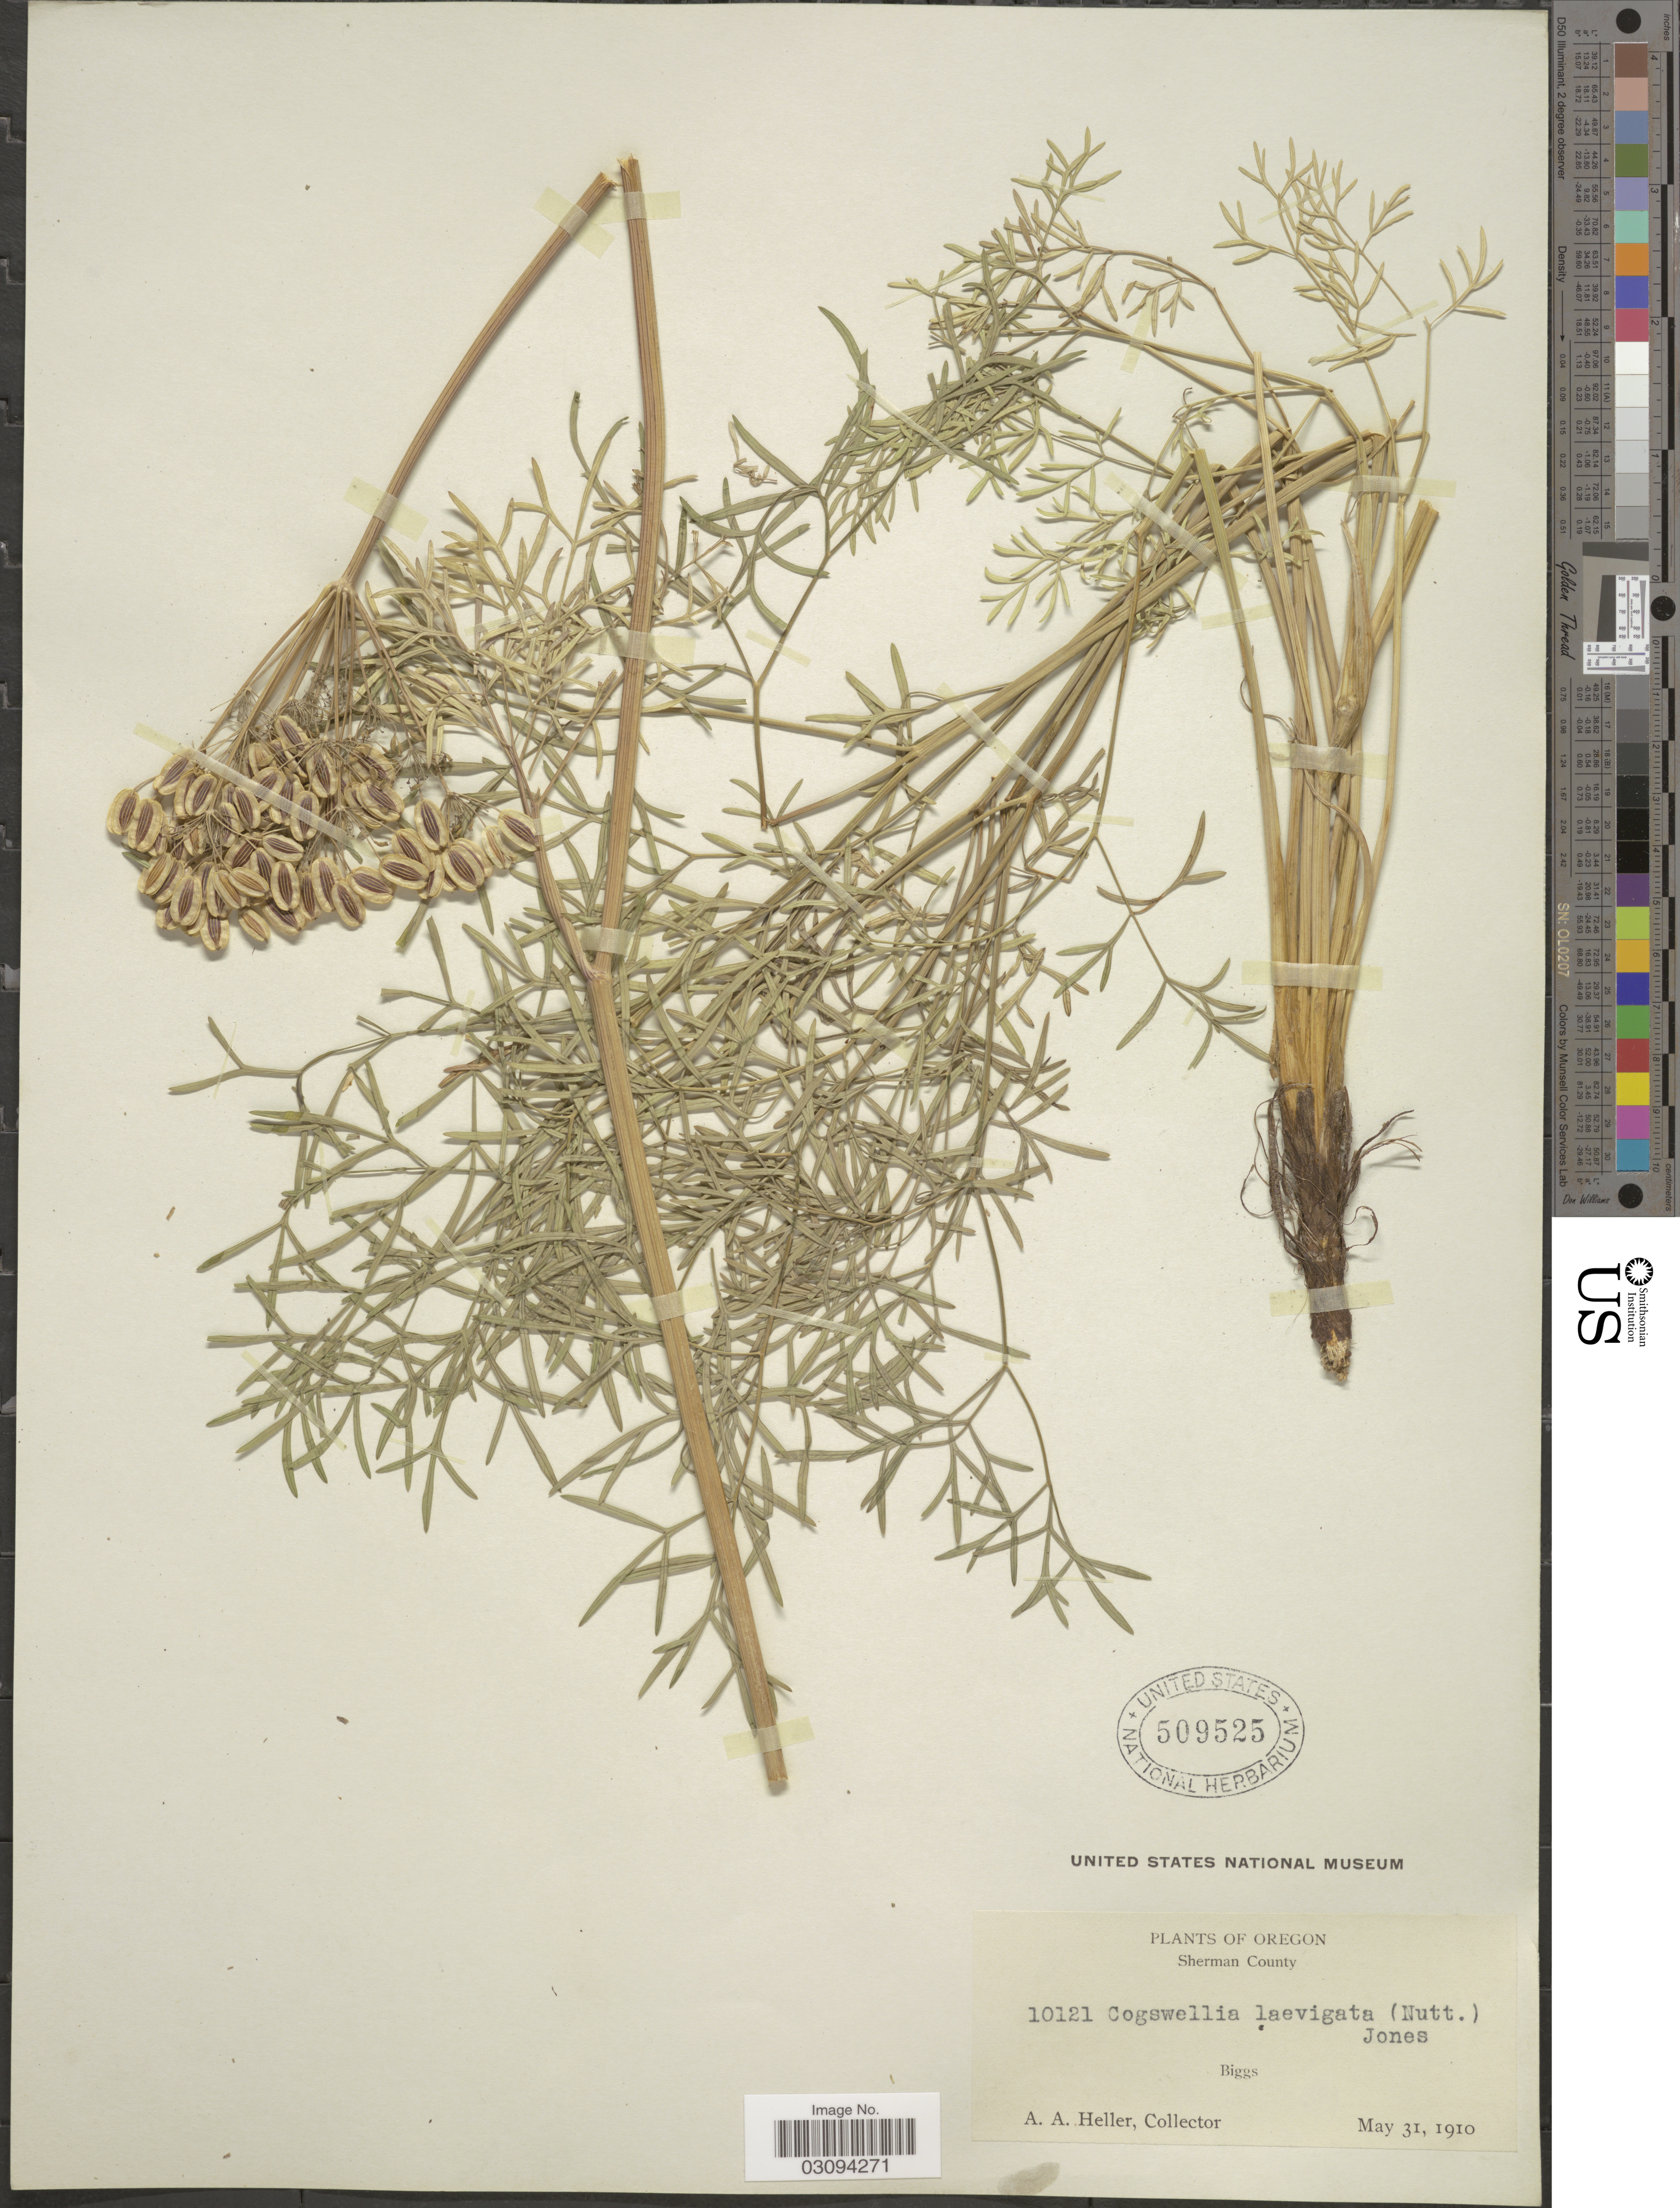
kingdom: Plantae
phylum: Tracheophyta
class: Magnoliopsida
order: Apiales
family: Apiaceae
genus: Lomatium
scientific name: Lomatium laevigatum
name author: (Nutt.) J.M. Coult. & Rose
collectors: A. A. Heller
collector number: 10121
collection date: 1910-05-31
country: United States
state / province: Oregon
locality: Sherman County. Biggs.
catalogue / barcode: US 509525